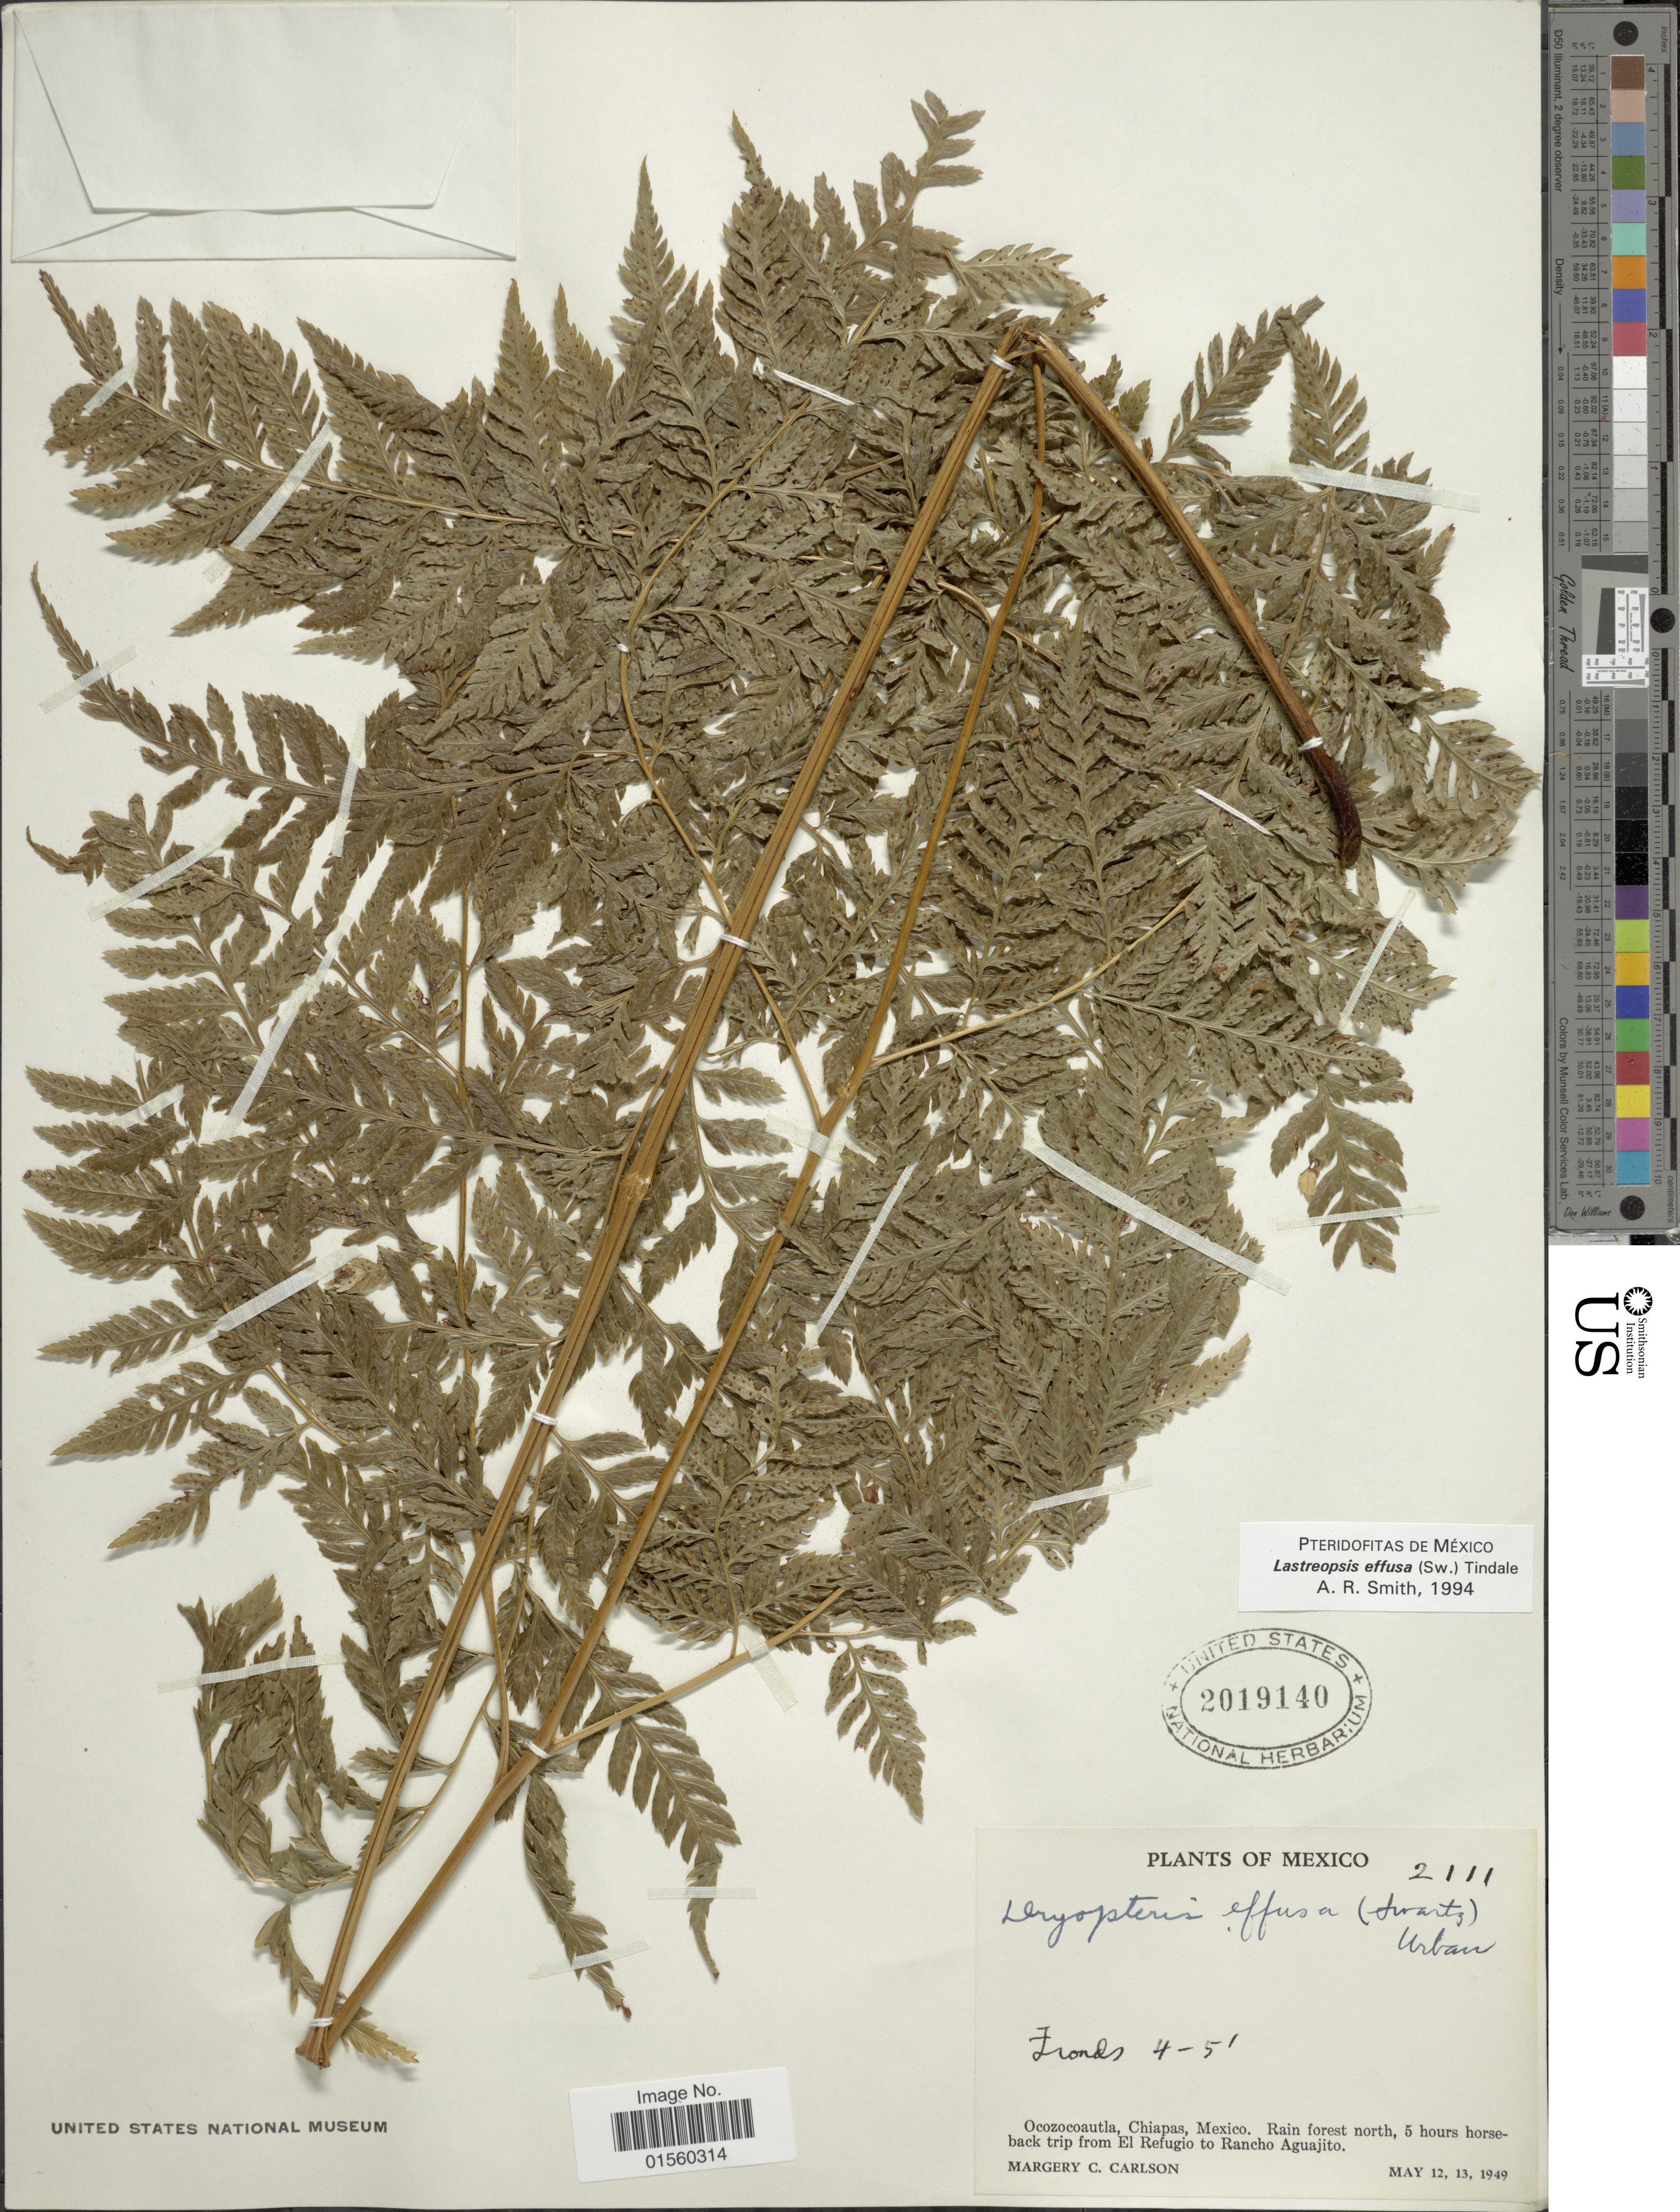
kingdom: Plantae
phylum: Tracheophyta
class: Polypodiopsida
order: Polypodiales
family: Dryopteridaceae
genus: Parapolystichum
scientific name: Parapolystichum effusum var. effusum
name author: (Sw.) Ching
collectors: M. C. Carlson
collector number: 2111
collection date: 1949-05-12/1949-05-13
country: Mexico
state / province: Chiapas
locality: Ocozocoautla, Chiapas, Mexico, Rain forest north, 5 hours horseback trip from El Refugio to Rancho Aguajito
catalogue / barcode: US 2019140